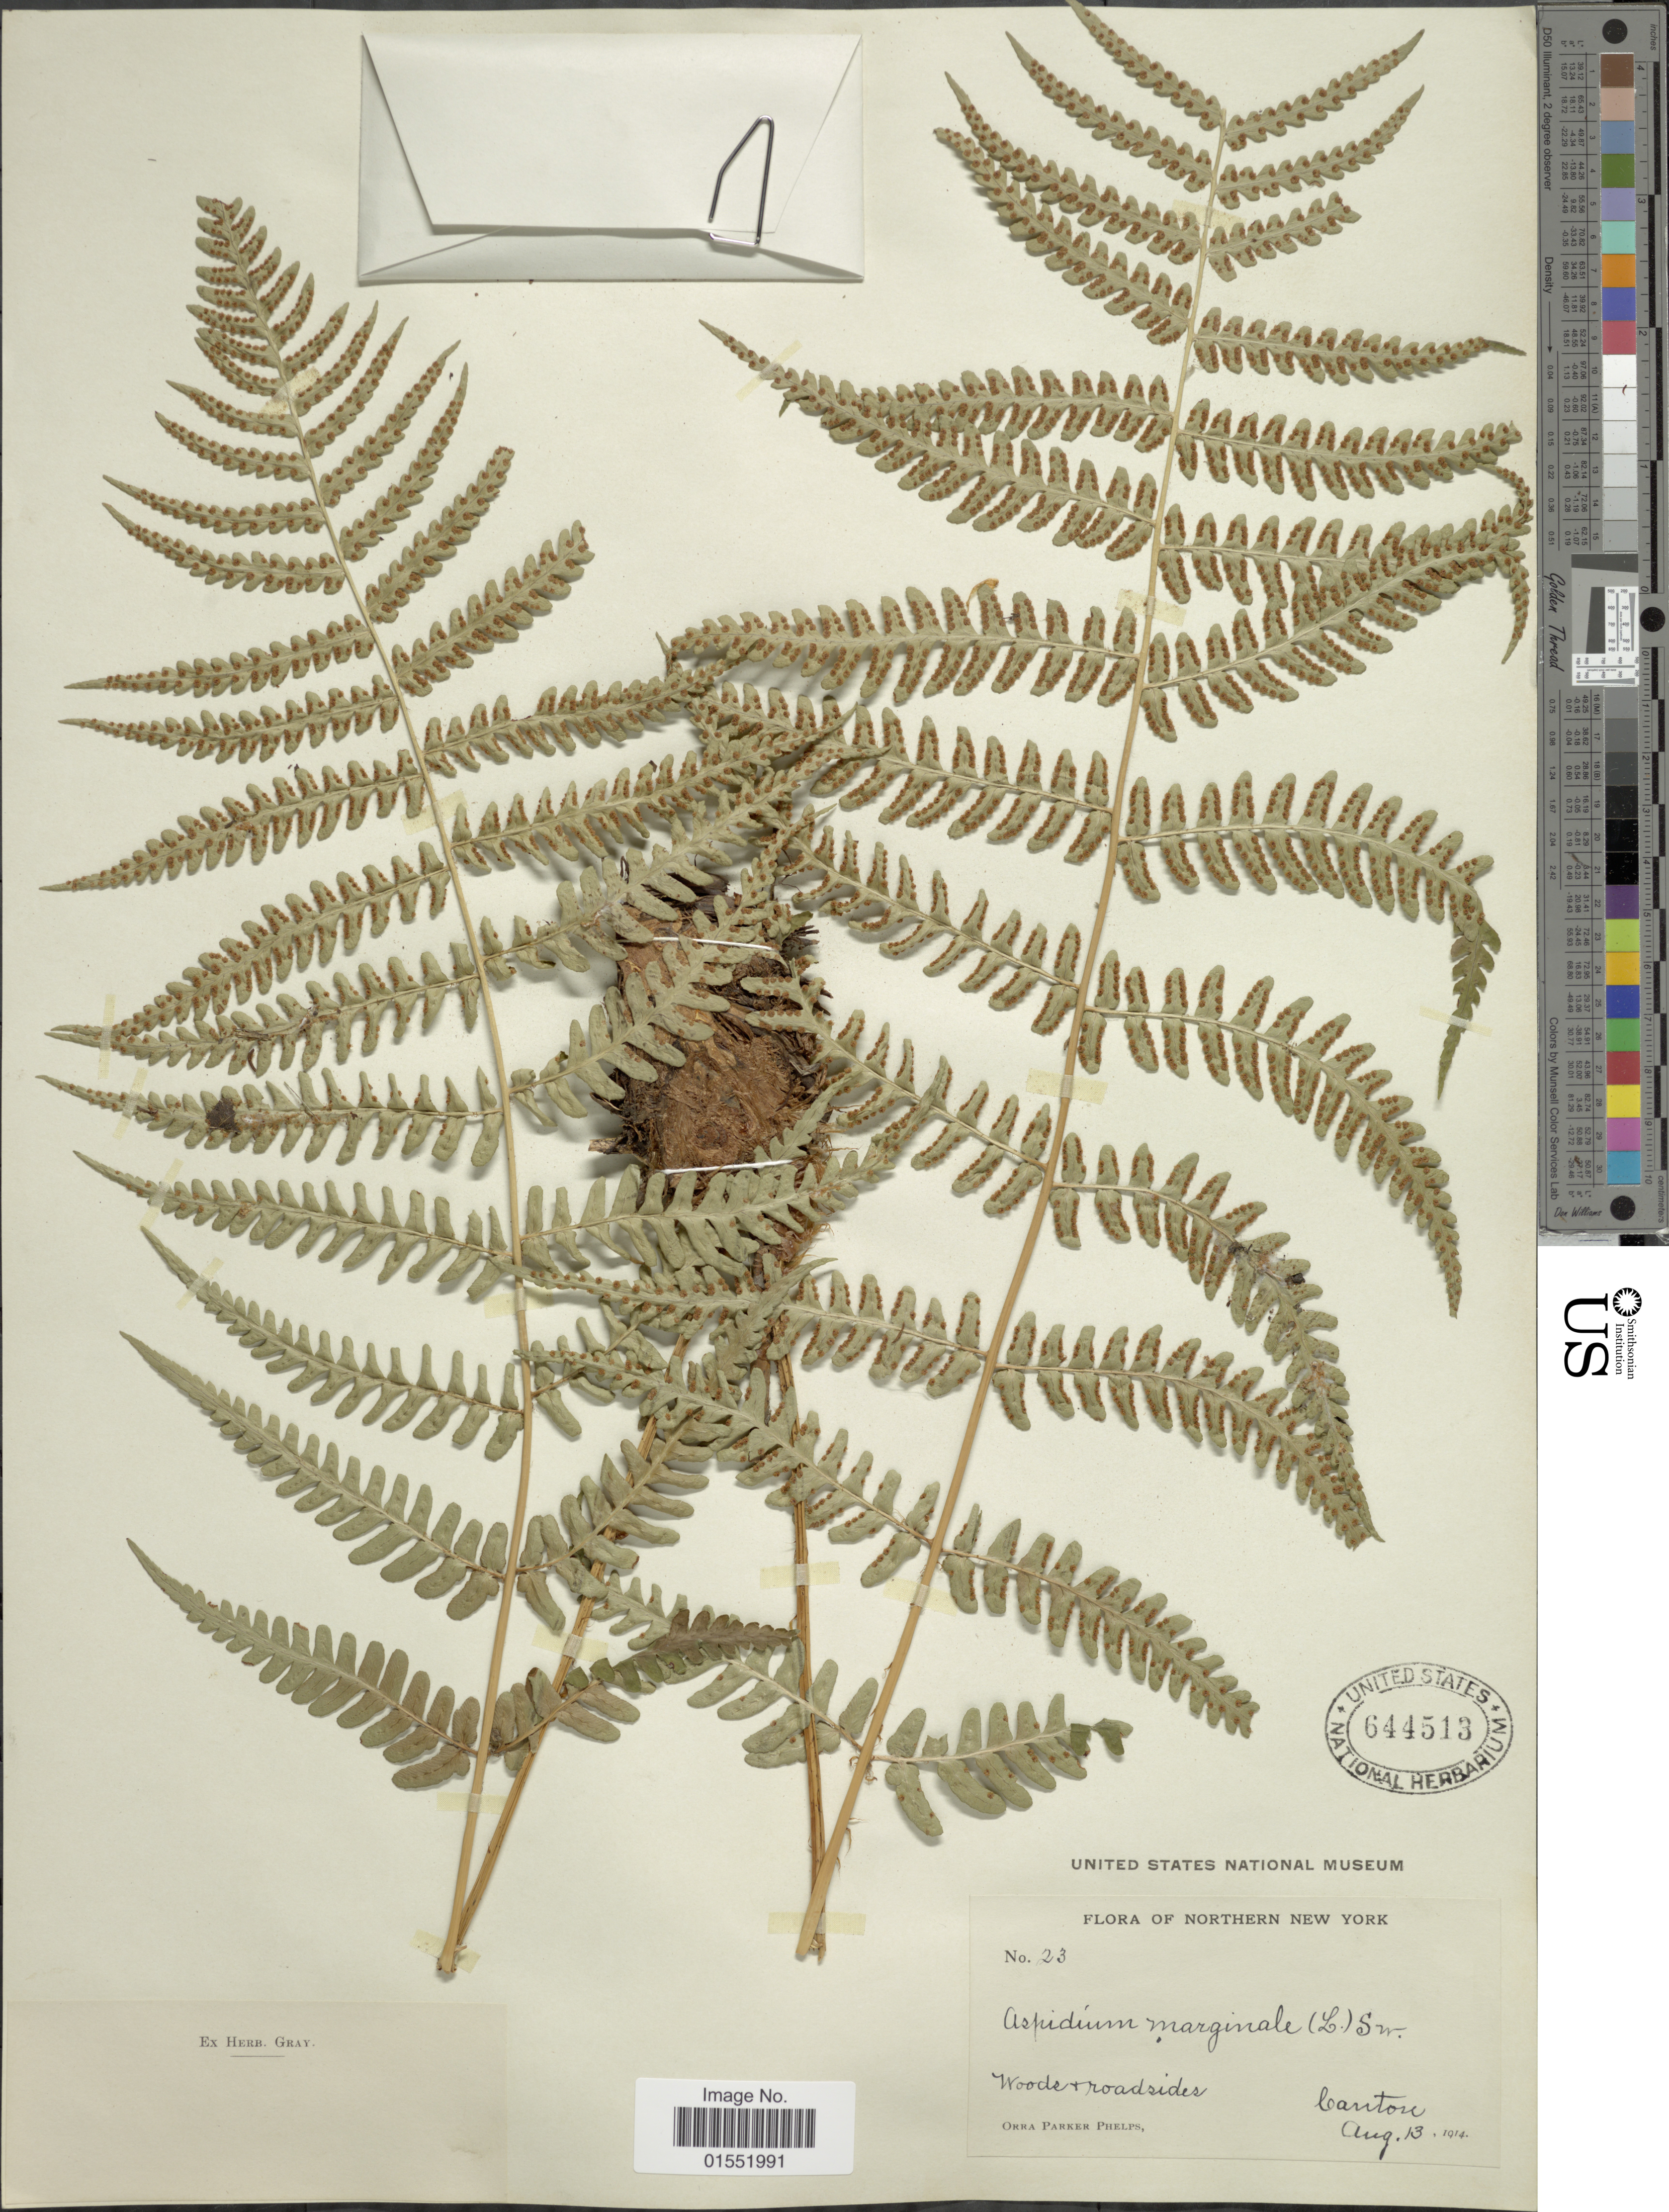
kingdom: Plantae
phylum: Tracheophyta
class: Polypodiopsida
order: Polypodiales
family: Dryopteridaceae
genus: Dryopteris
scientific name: Dryopteris marginalis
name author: (L.) A. Gray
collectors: O. P. Phelps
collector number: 23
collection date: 1914-08-13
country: United States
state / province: New York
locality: Northern New York. Wooded roadside. Canton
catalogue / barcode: US 644513